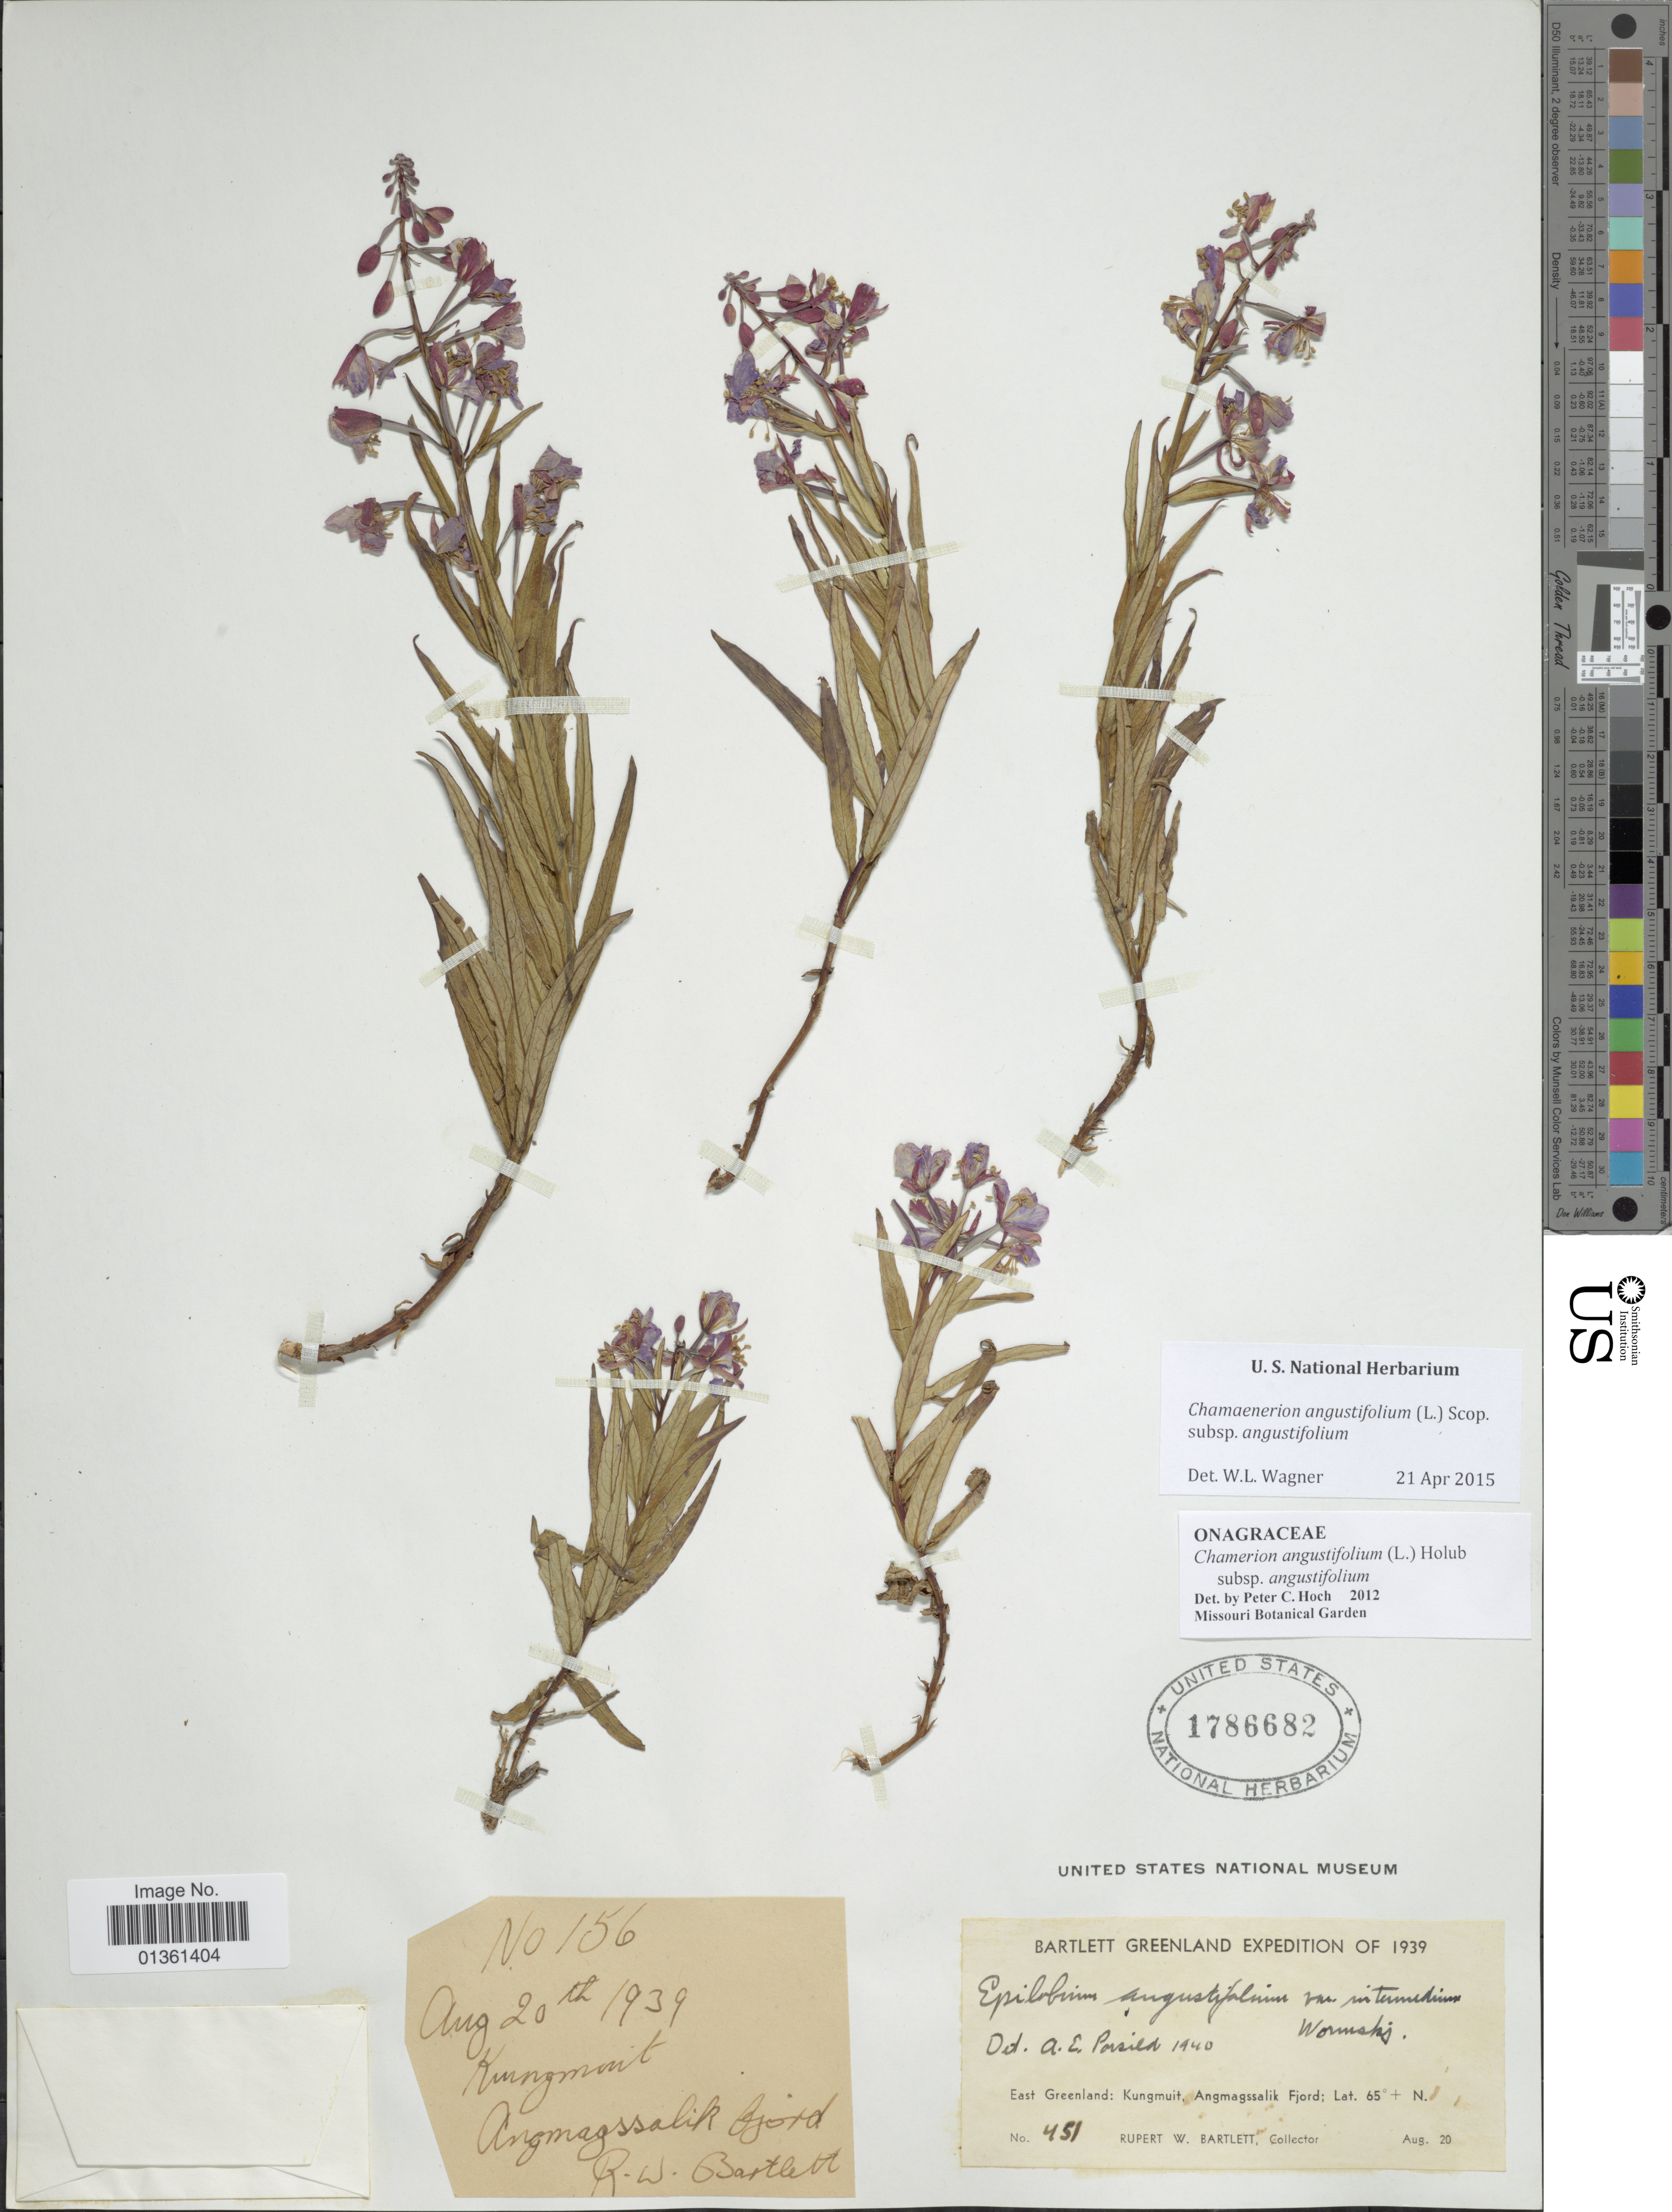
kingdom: Plantae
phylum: Tracheophyta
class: Magnoliopsida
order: Myrtales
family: Onagraceae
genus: Chamaenerion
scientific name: Chamaenerion angustifolium subsp. angustifolium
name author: (L.) Scop.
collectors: R. Bartlett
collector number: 451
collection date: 1939-08-20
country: Greenland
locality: East Greenland: Kungmuit, Angmagssalik Fjord.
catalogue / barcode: US 1786682